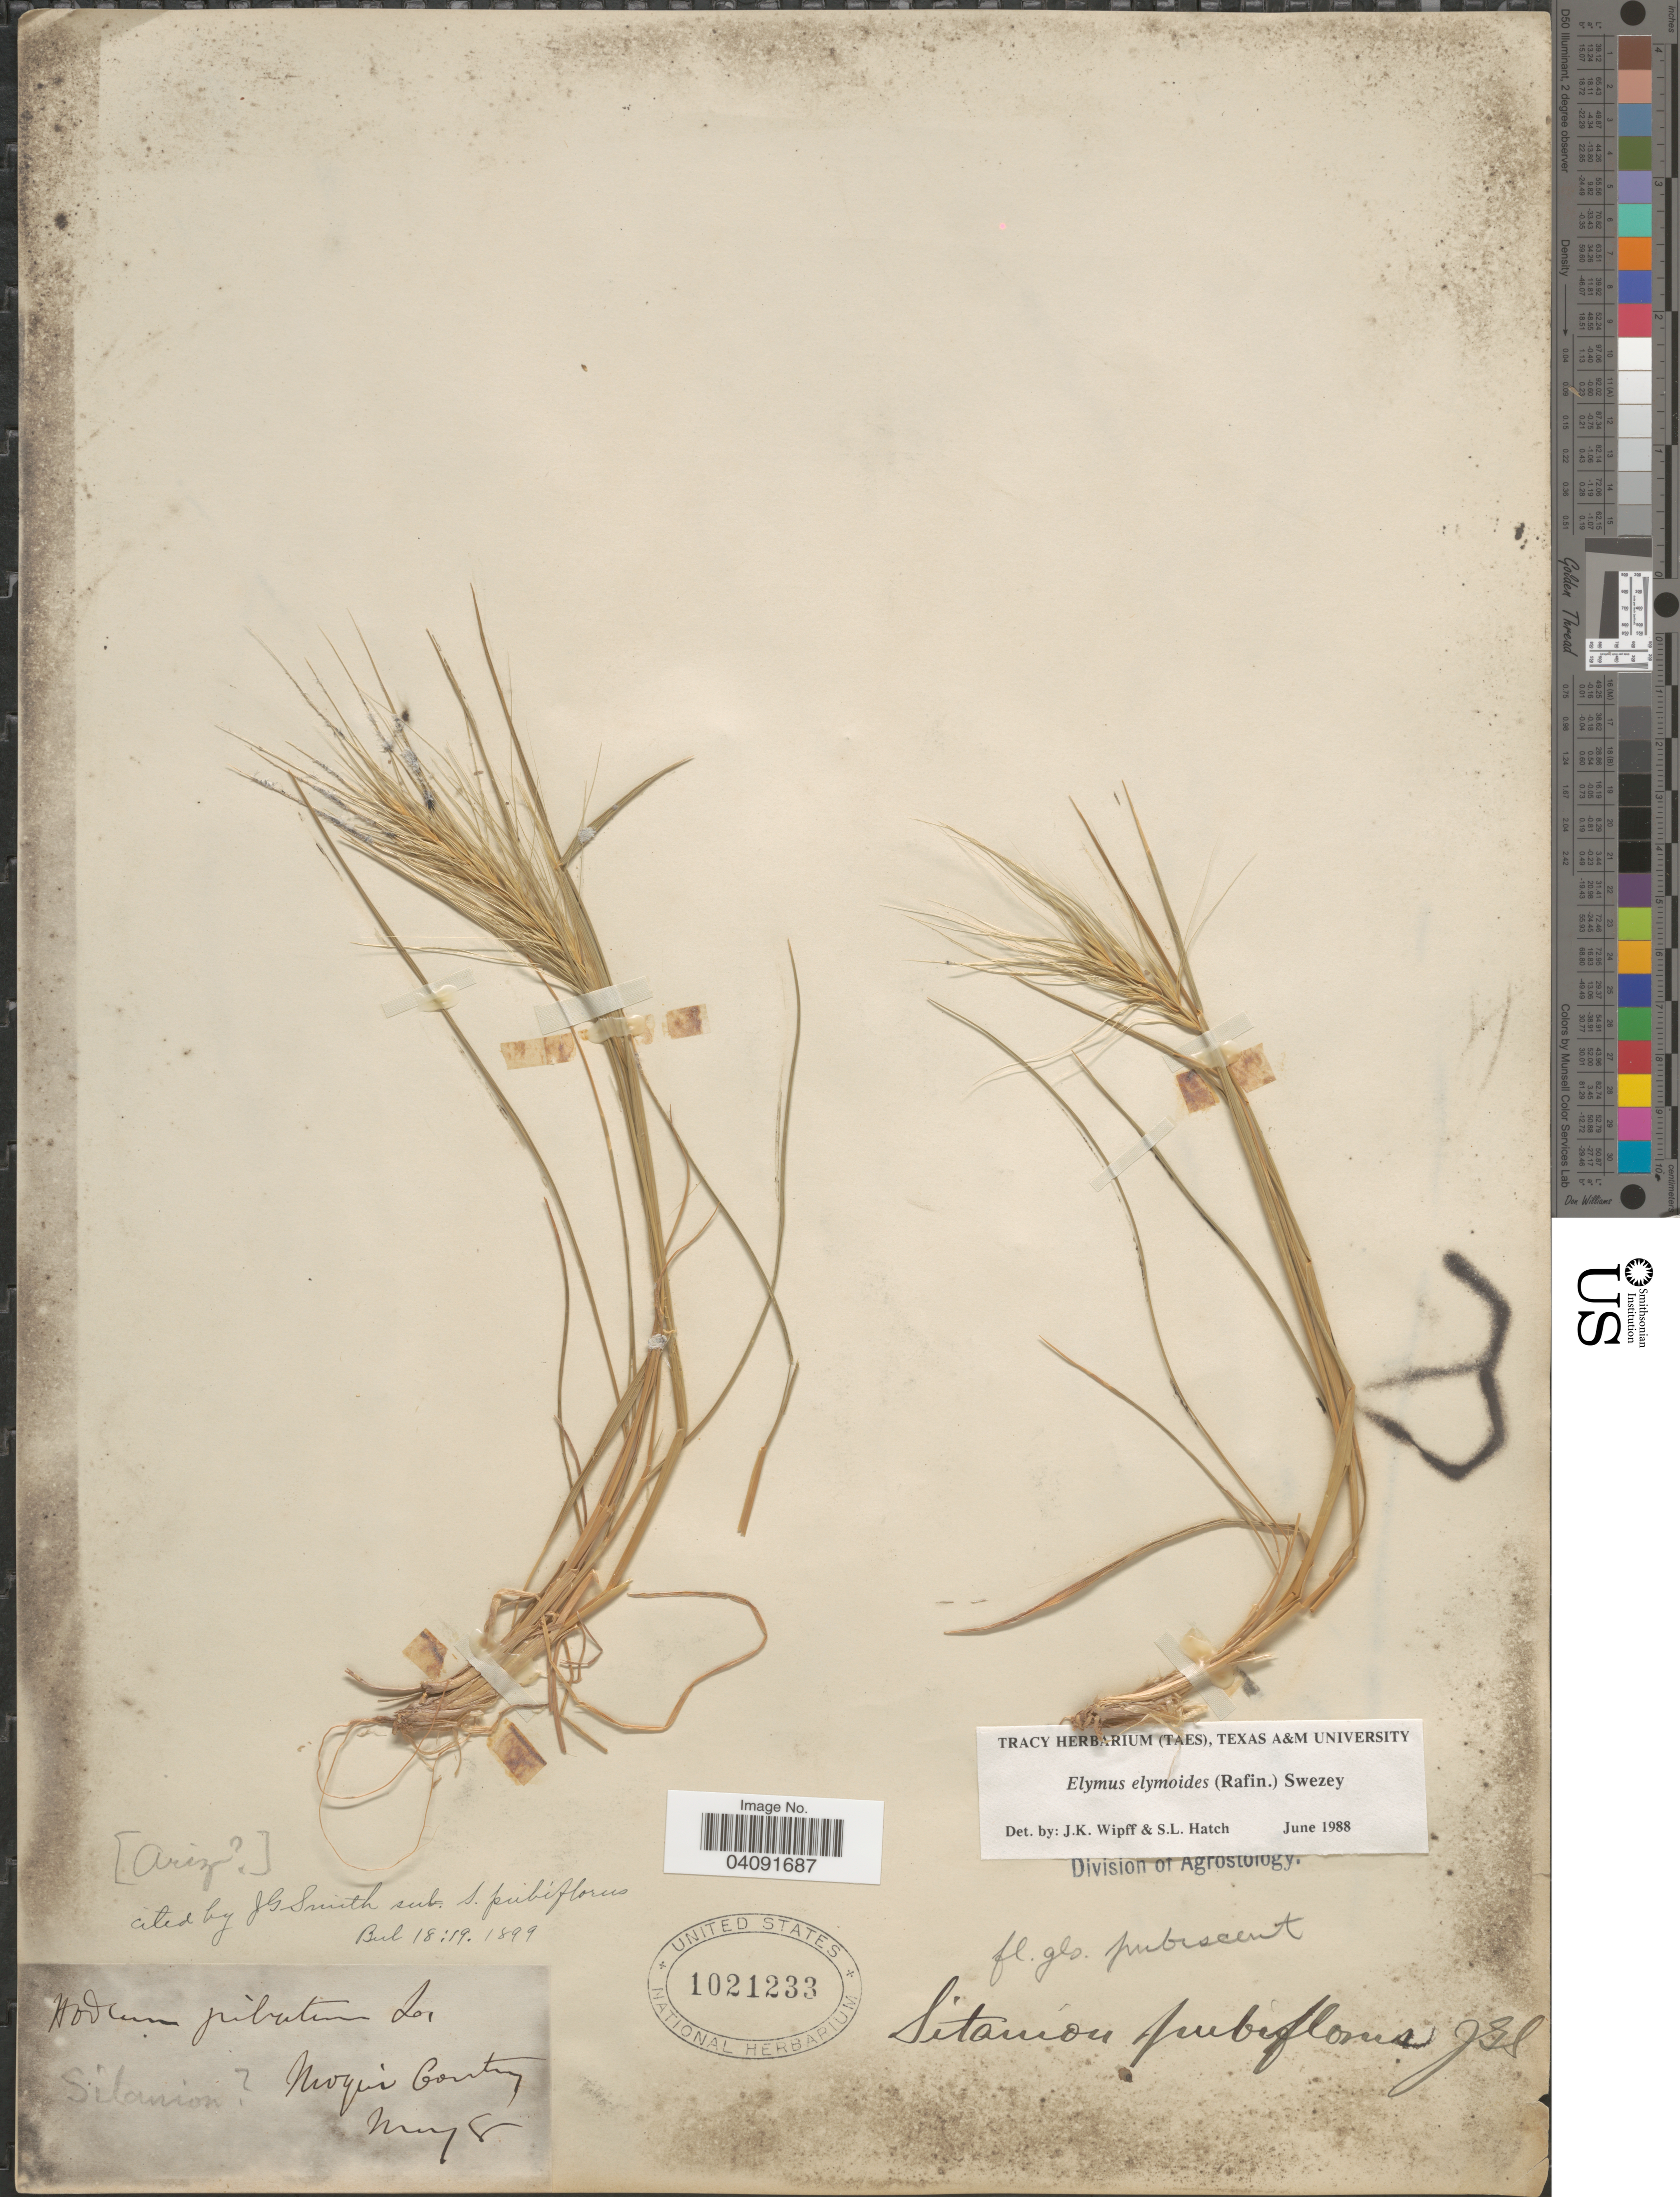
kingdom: Plantae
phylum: Tracheophyta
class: Liliopsida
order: Poales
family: Poaceae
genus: Elymus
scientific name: Elymus elymoides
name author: (Raf.) Swezey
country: United States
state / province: Arizona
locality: Moqui County.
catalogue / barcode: US 1021233